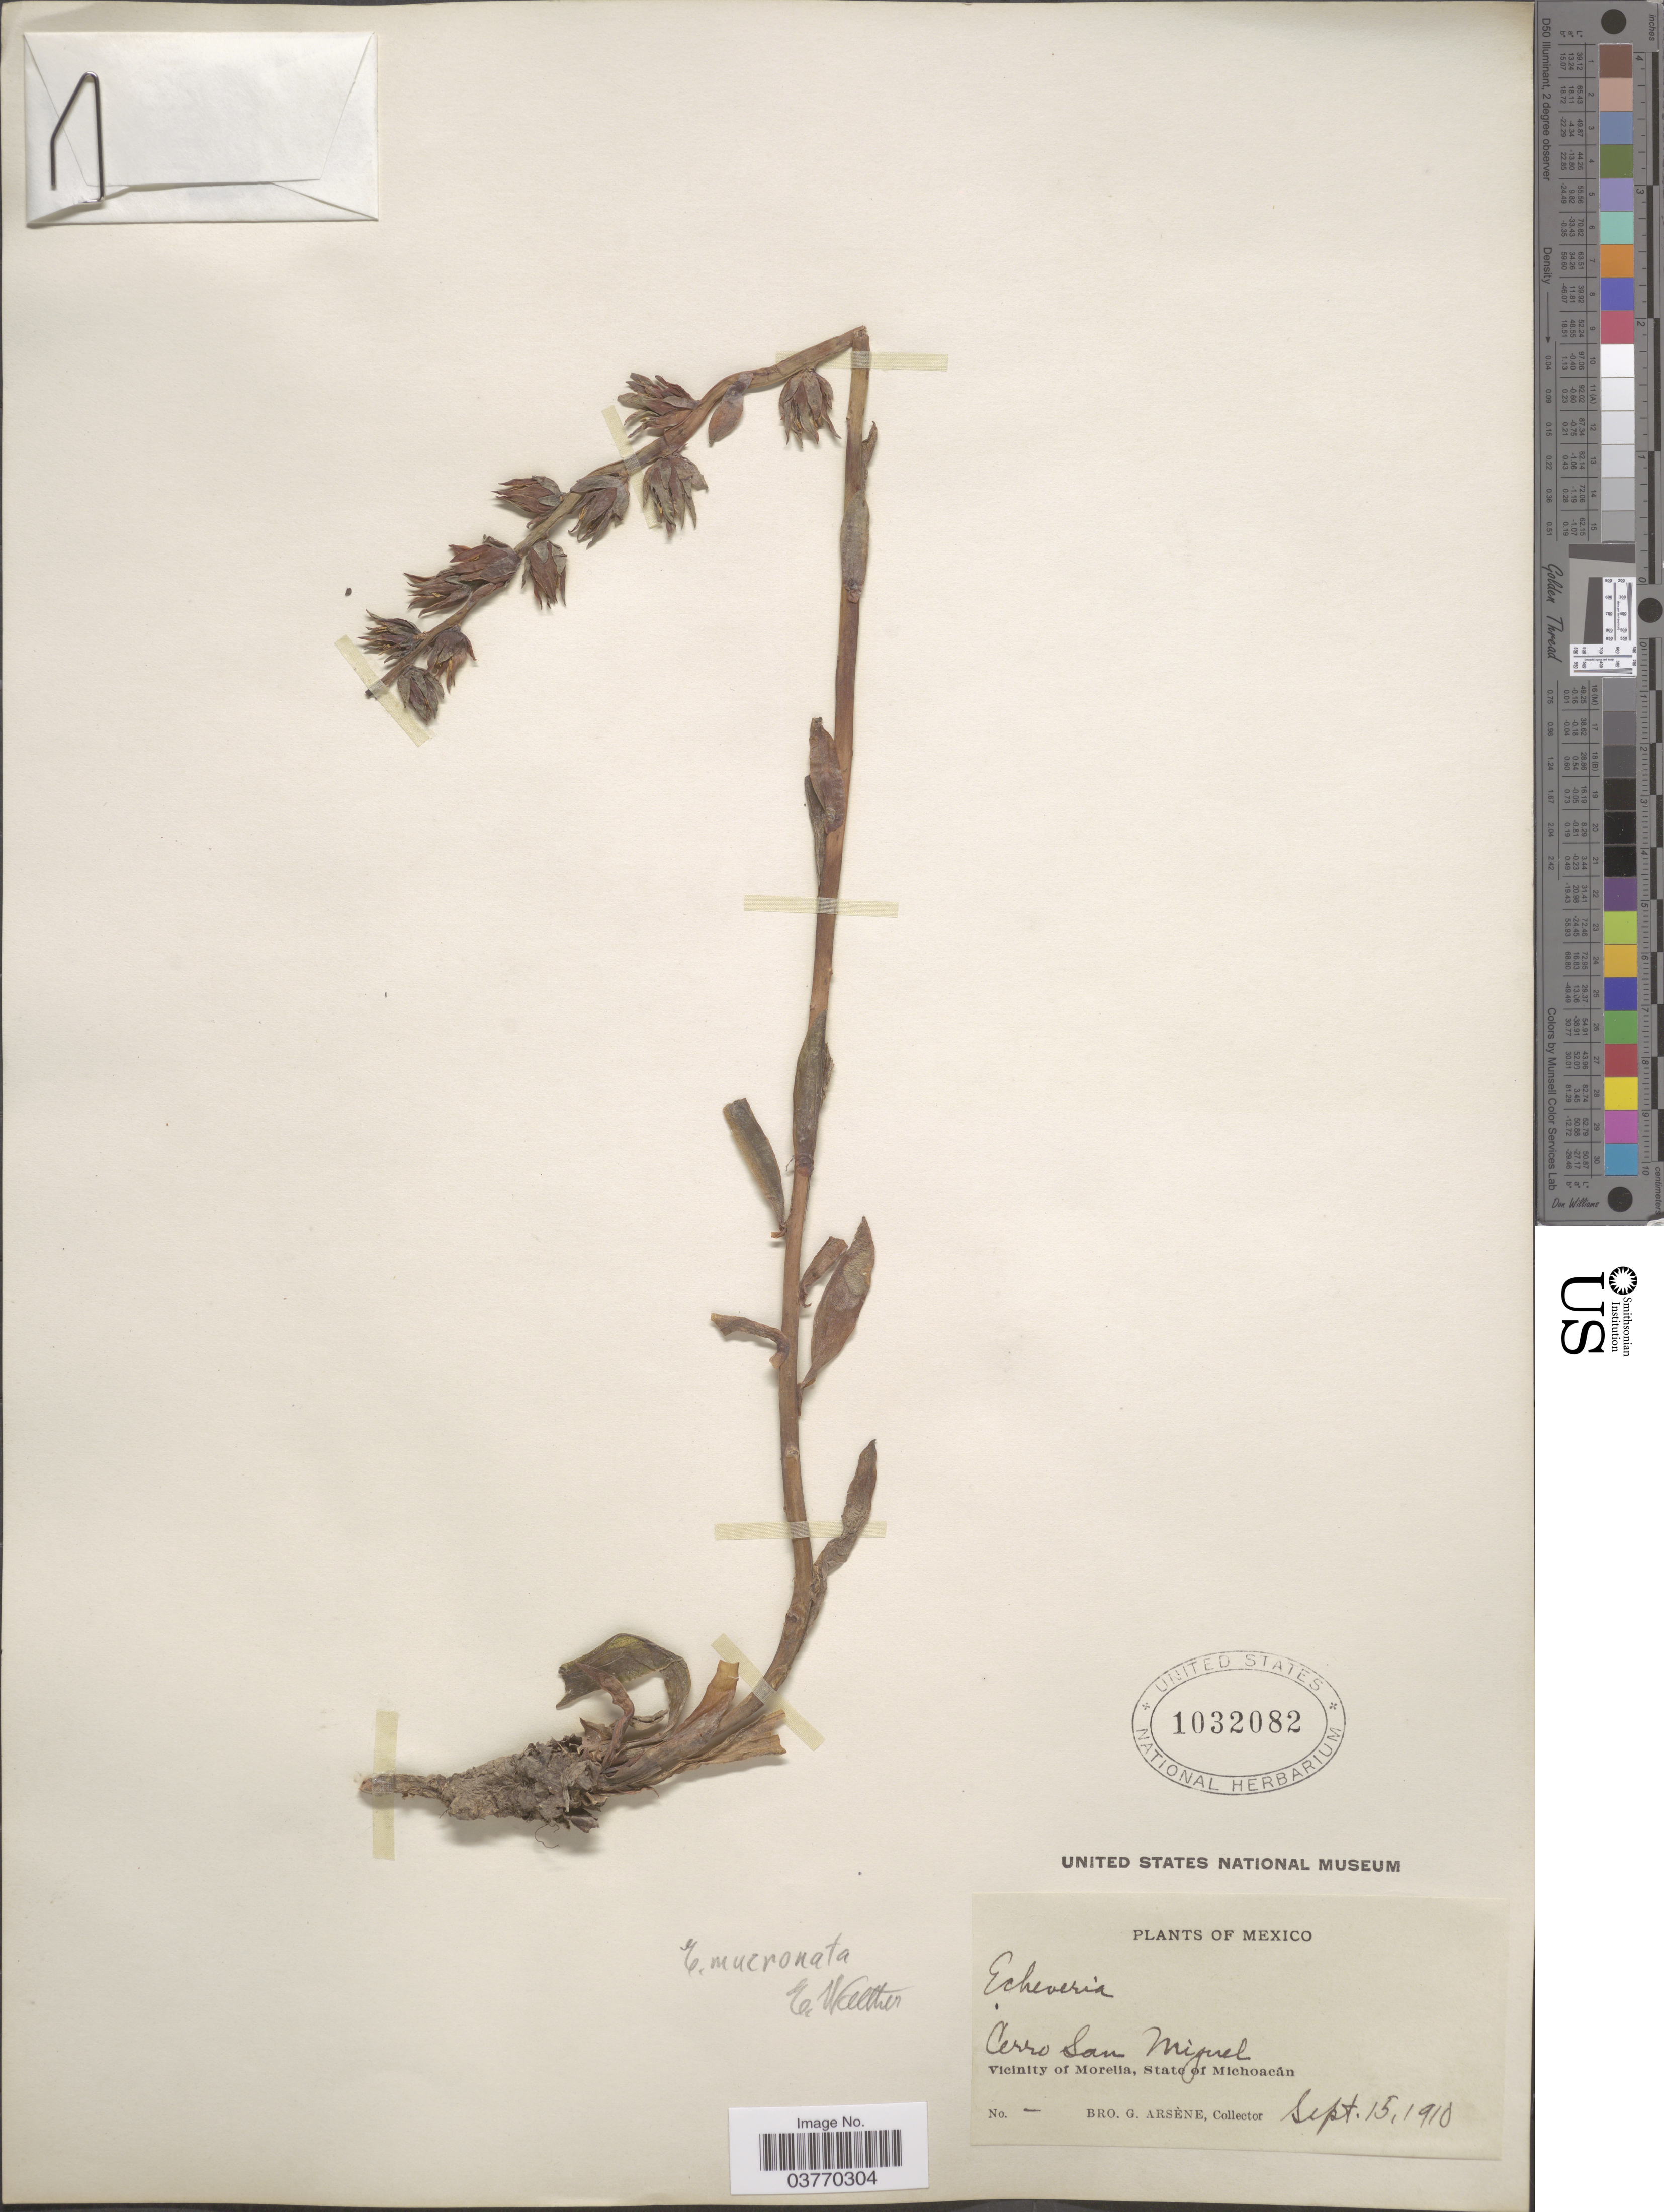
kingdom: Plantae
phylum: Tracheophyta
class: Magnoliopsida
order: Saxifragales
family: Crassulaceae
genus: Echeveria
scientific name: Echeveria mucronata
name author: Schltdl.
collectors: Bro. G. Arsène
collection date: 1910-09-15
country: Mexico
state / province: Michoacán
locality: Cerro San Miguel. Vicinity of Morelia.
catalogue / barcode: US 1032082